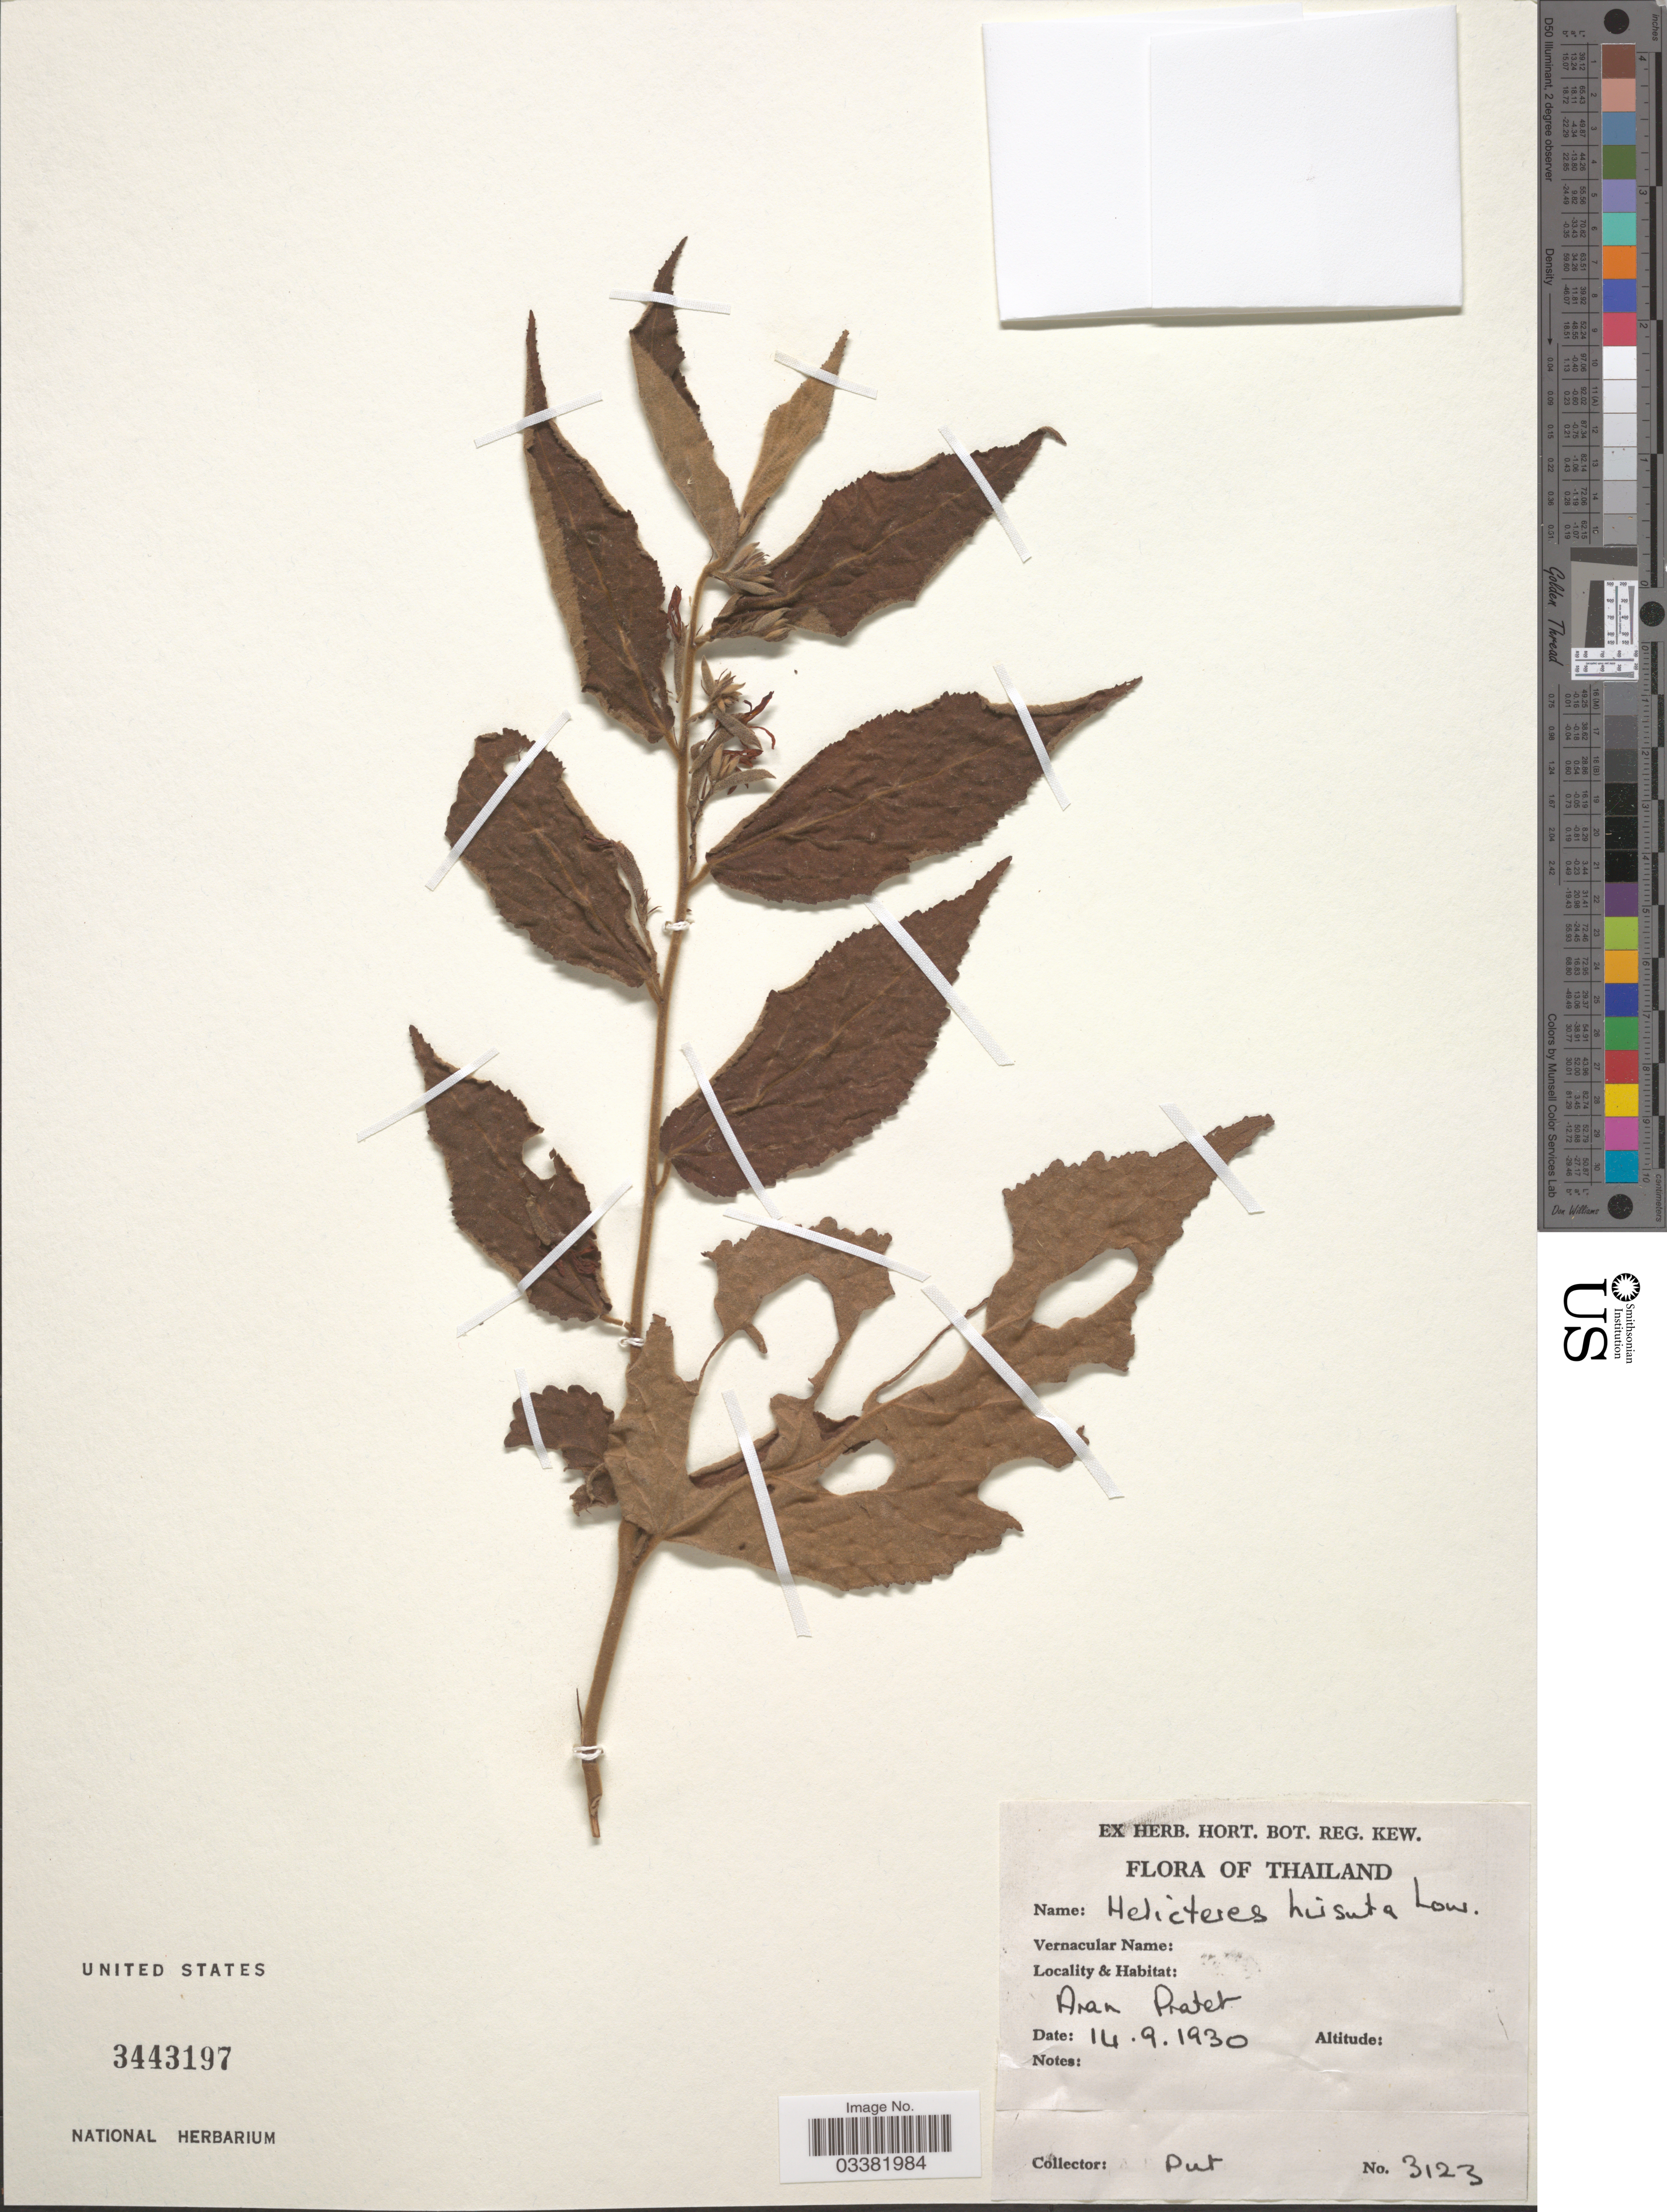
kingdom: Plantae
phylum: Tracheophyta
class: Magnoliopsida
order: Malvales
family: Malvaceae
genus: Helicteres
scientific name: Helicteres hirsuta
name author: Lour.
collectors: -. Put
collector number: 3123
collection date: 1930-09-14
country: Thailand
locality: Aram Pratet.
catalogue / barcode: US 3443197